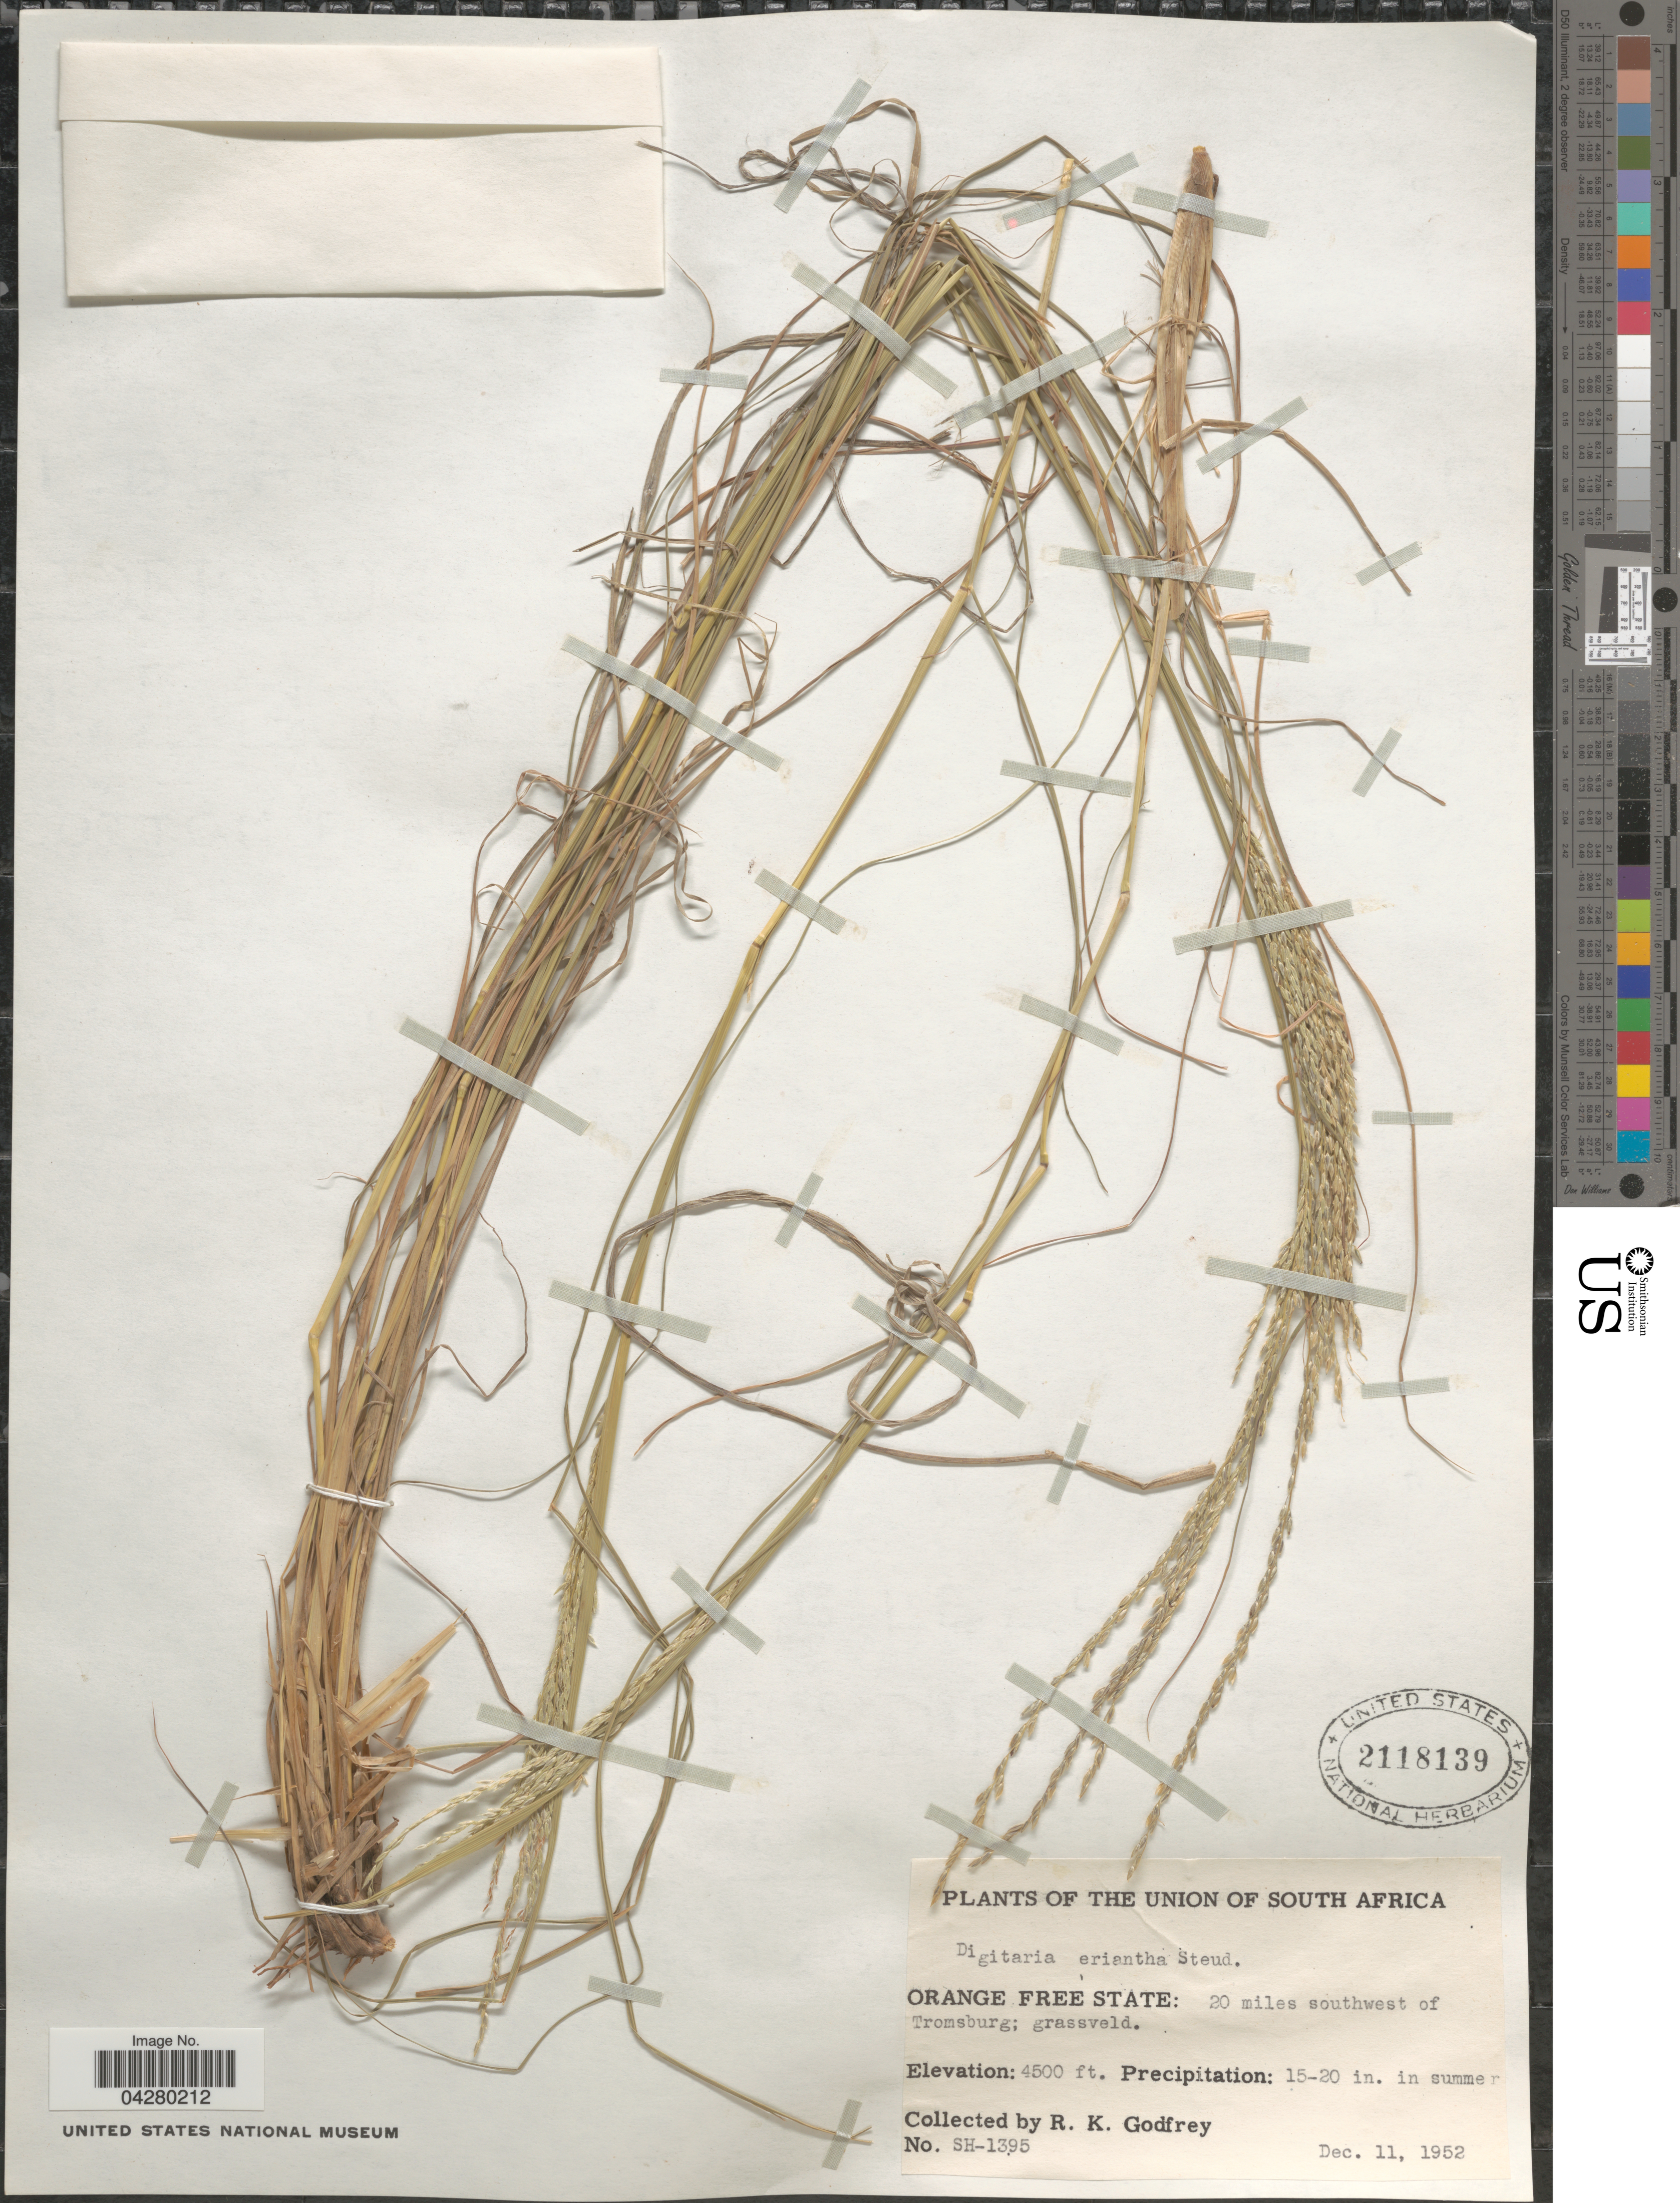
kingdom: Plantae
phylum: Tracheophyta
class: Liliopsida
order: Poales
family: Poaceae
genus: Digitaria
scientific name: Digitaria eriantha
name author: Steud.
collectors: R. K. Godfrey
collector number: SH-1395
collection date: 1952-12-11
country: South Africa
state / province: Free State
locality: Union of South Africa. Orange Free State: 20 miles southwest of Tromsburg; grassveld.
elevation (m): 1372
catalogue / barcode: US 2118139